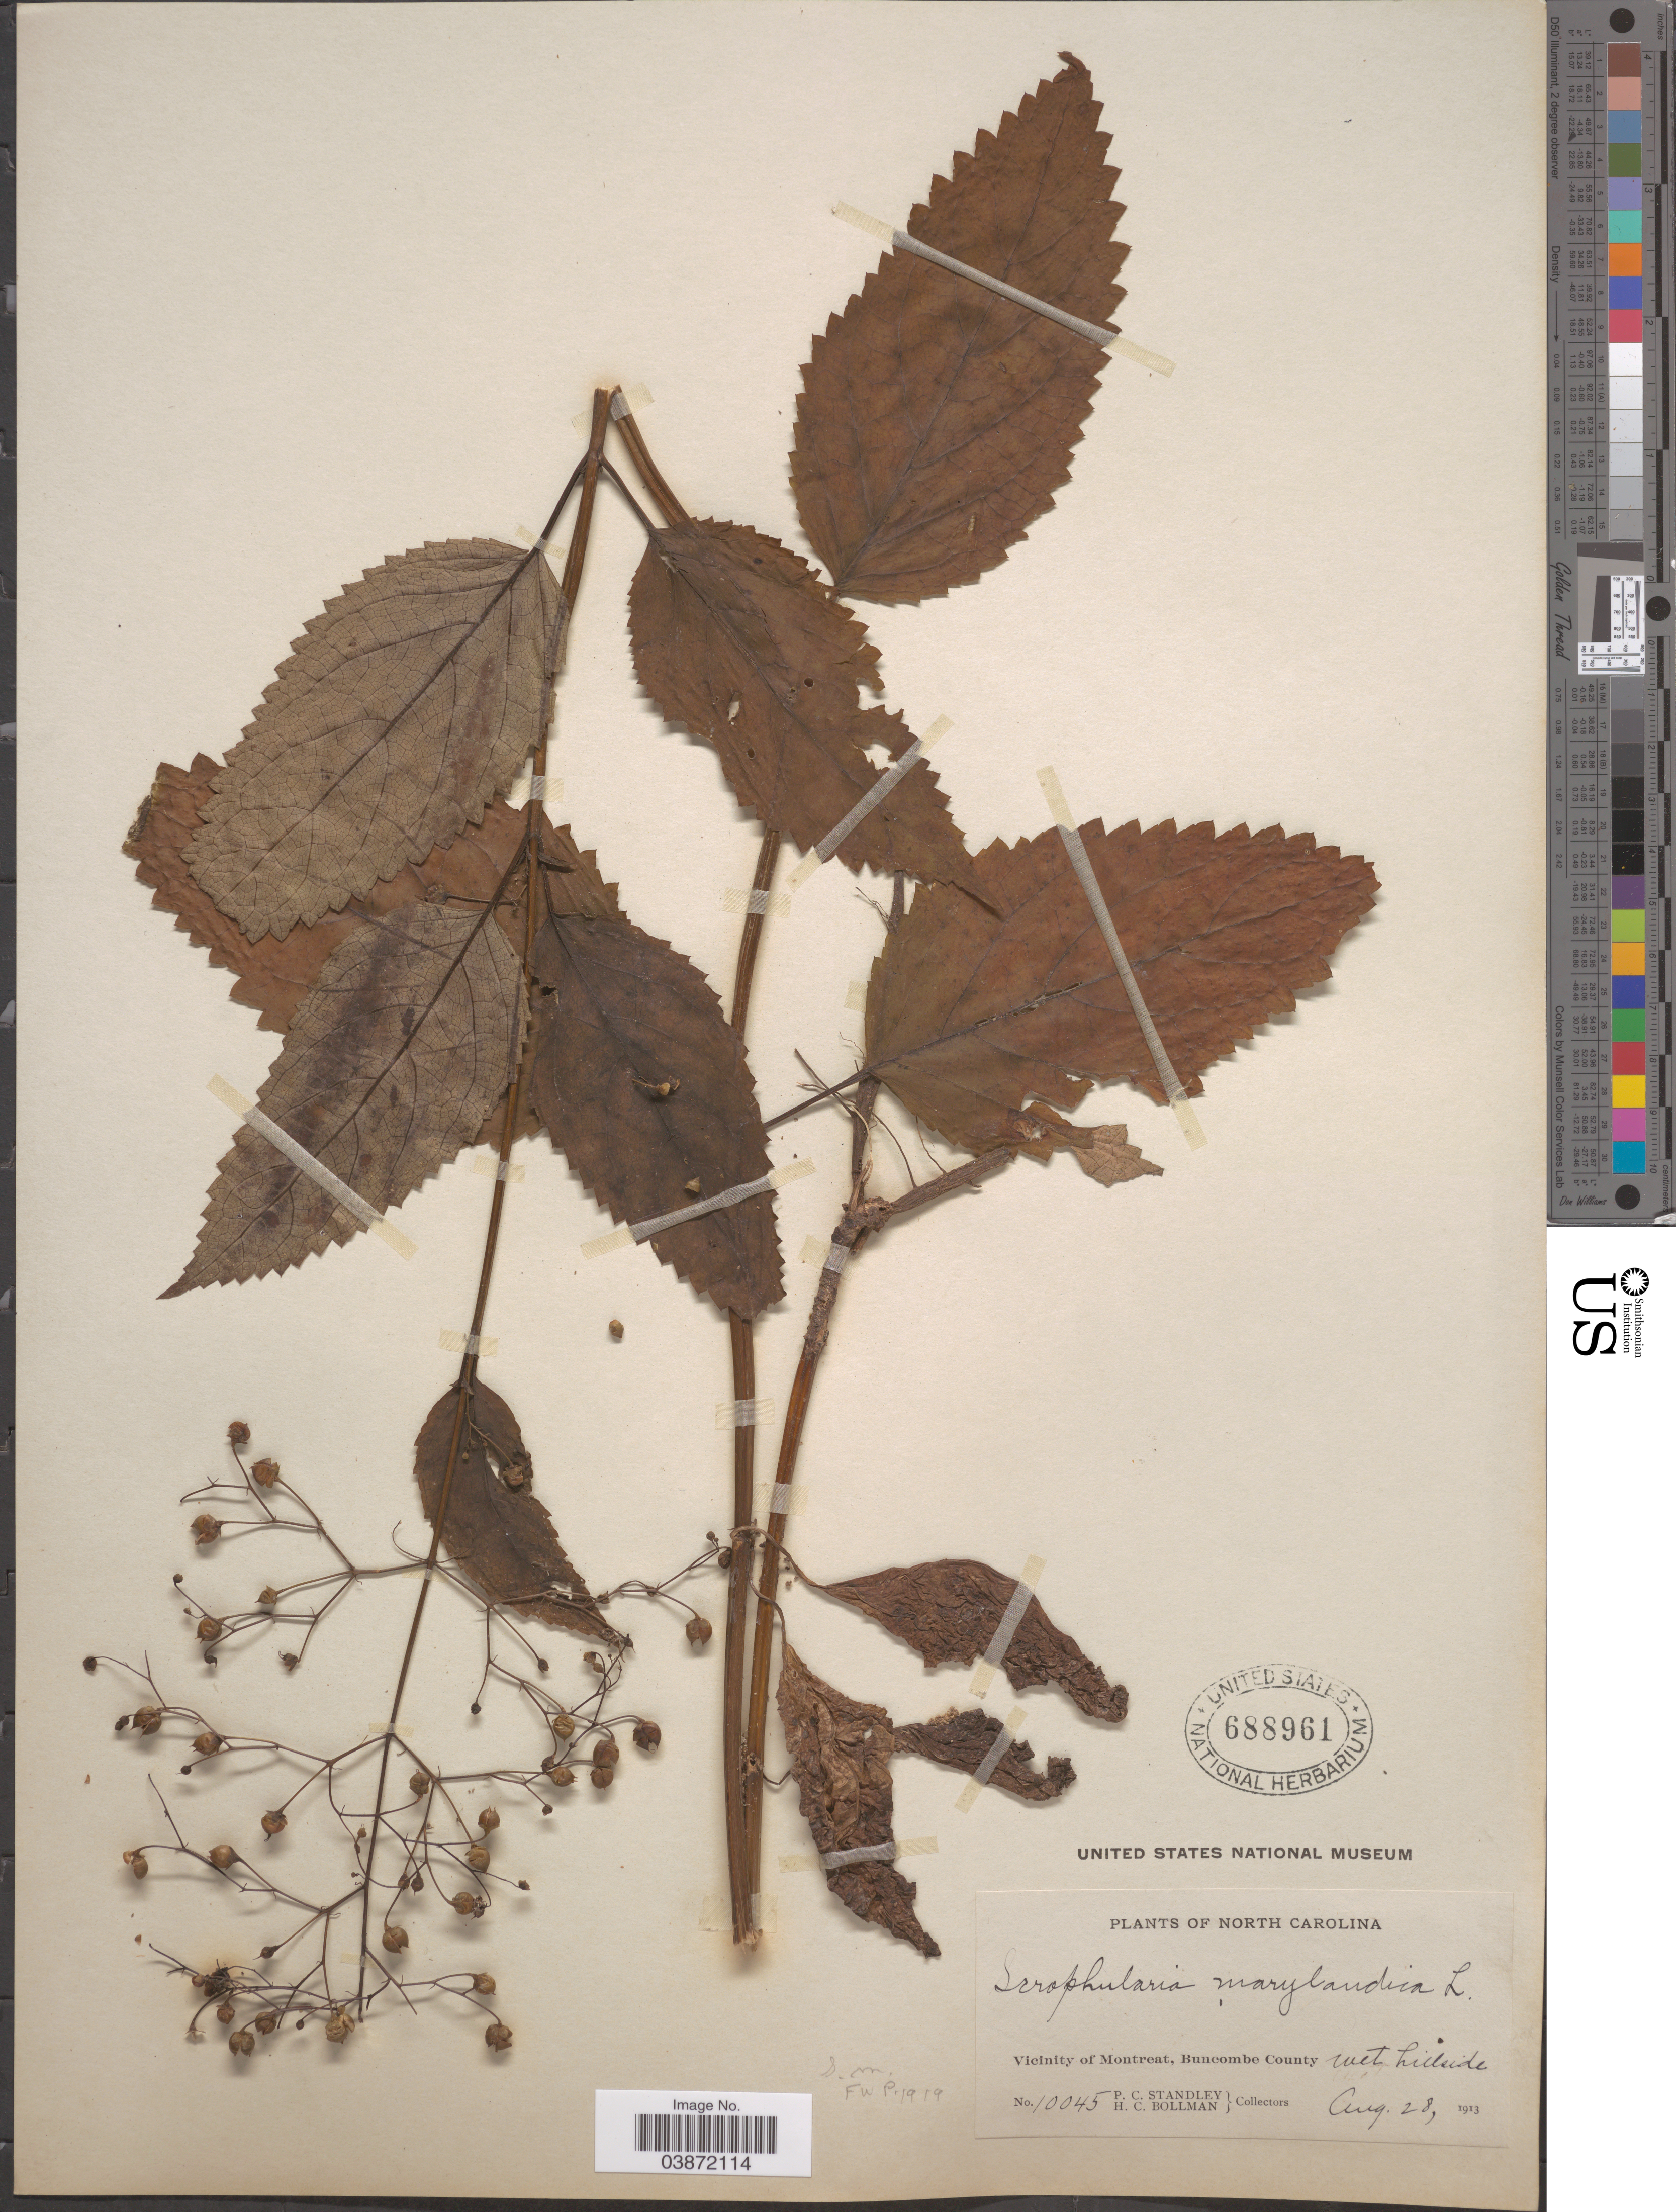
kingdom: Plantae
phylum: Tracheophyta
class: Magnoliopsida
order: Lamiales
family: Scrophulariaceae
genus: Scrophularia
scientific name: Scrophularia marilandica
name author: L.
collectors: P. C. Standley & H. C. Bollman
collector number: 10045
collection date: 1913-08-28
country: United States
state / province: North Carolina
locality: Vicinity of Montreat, Buncombe County.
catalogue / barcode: US 688961